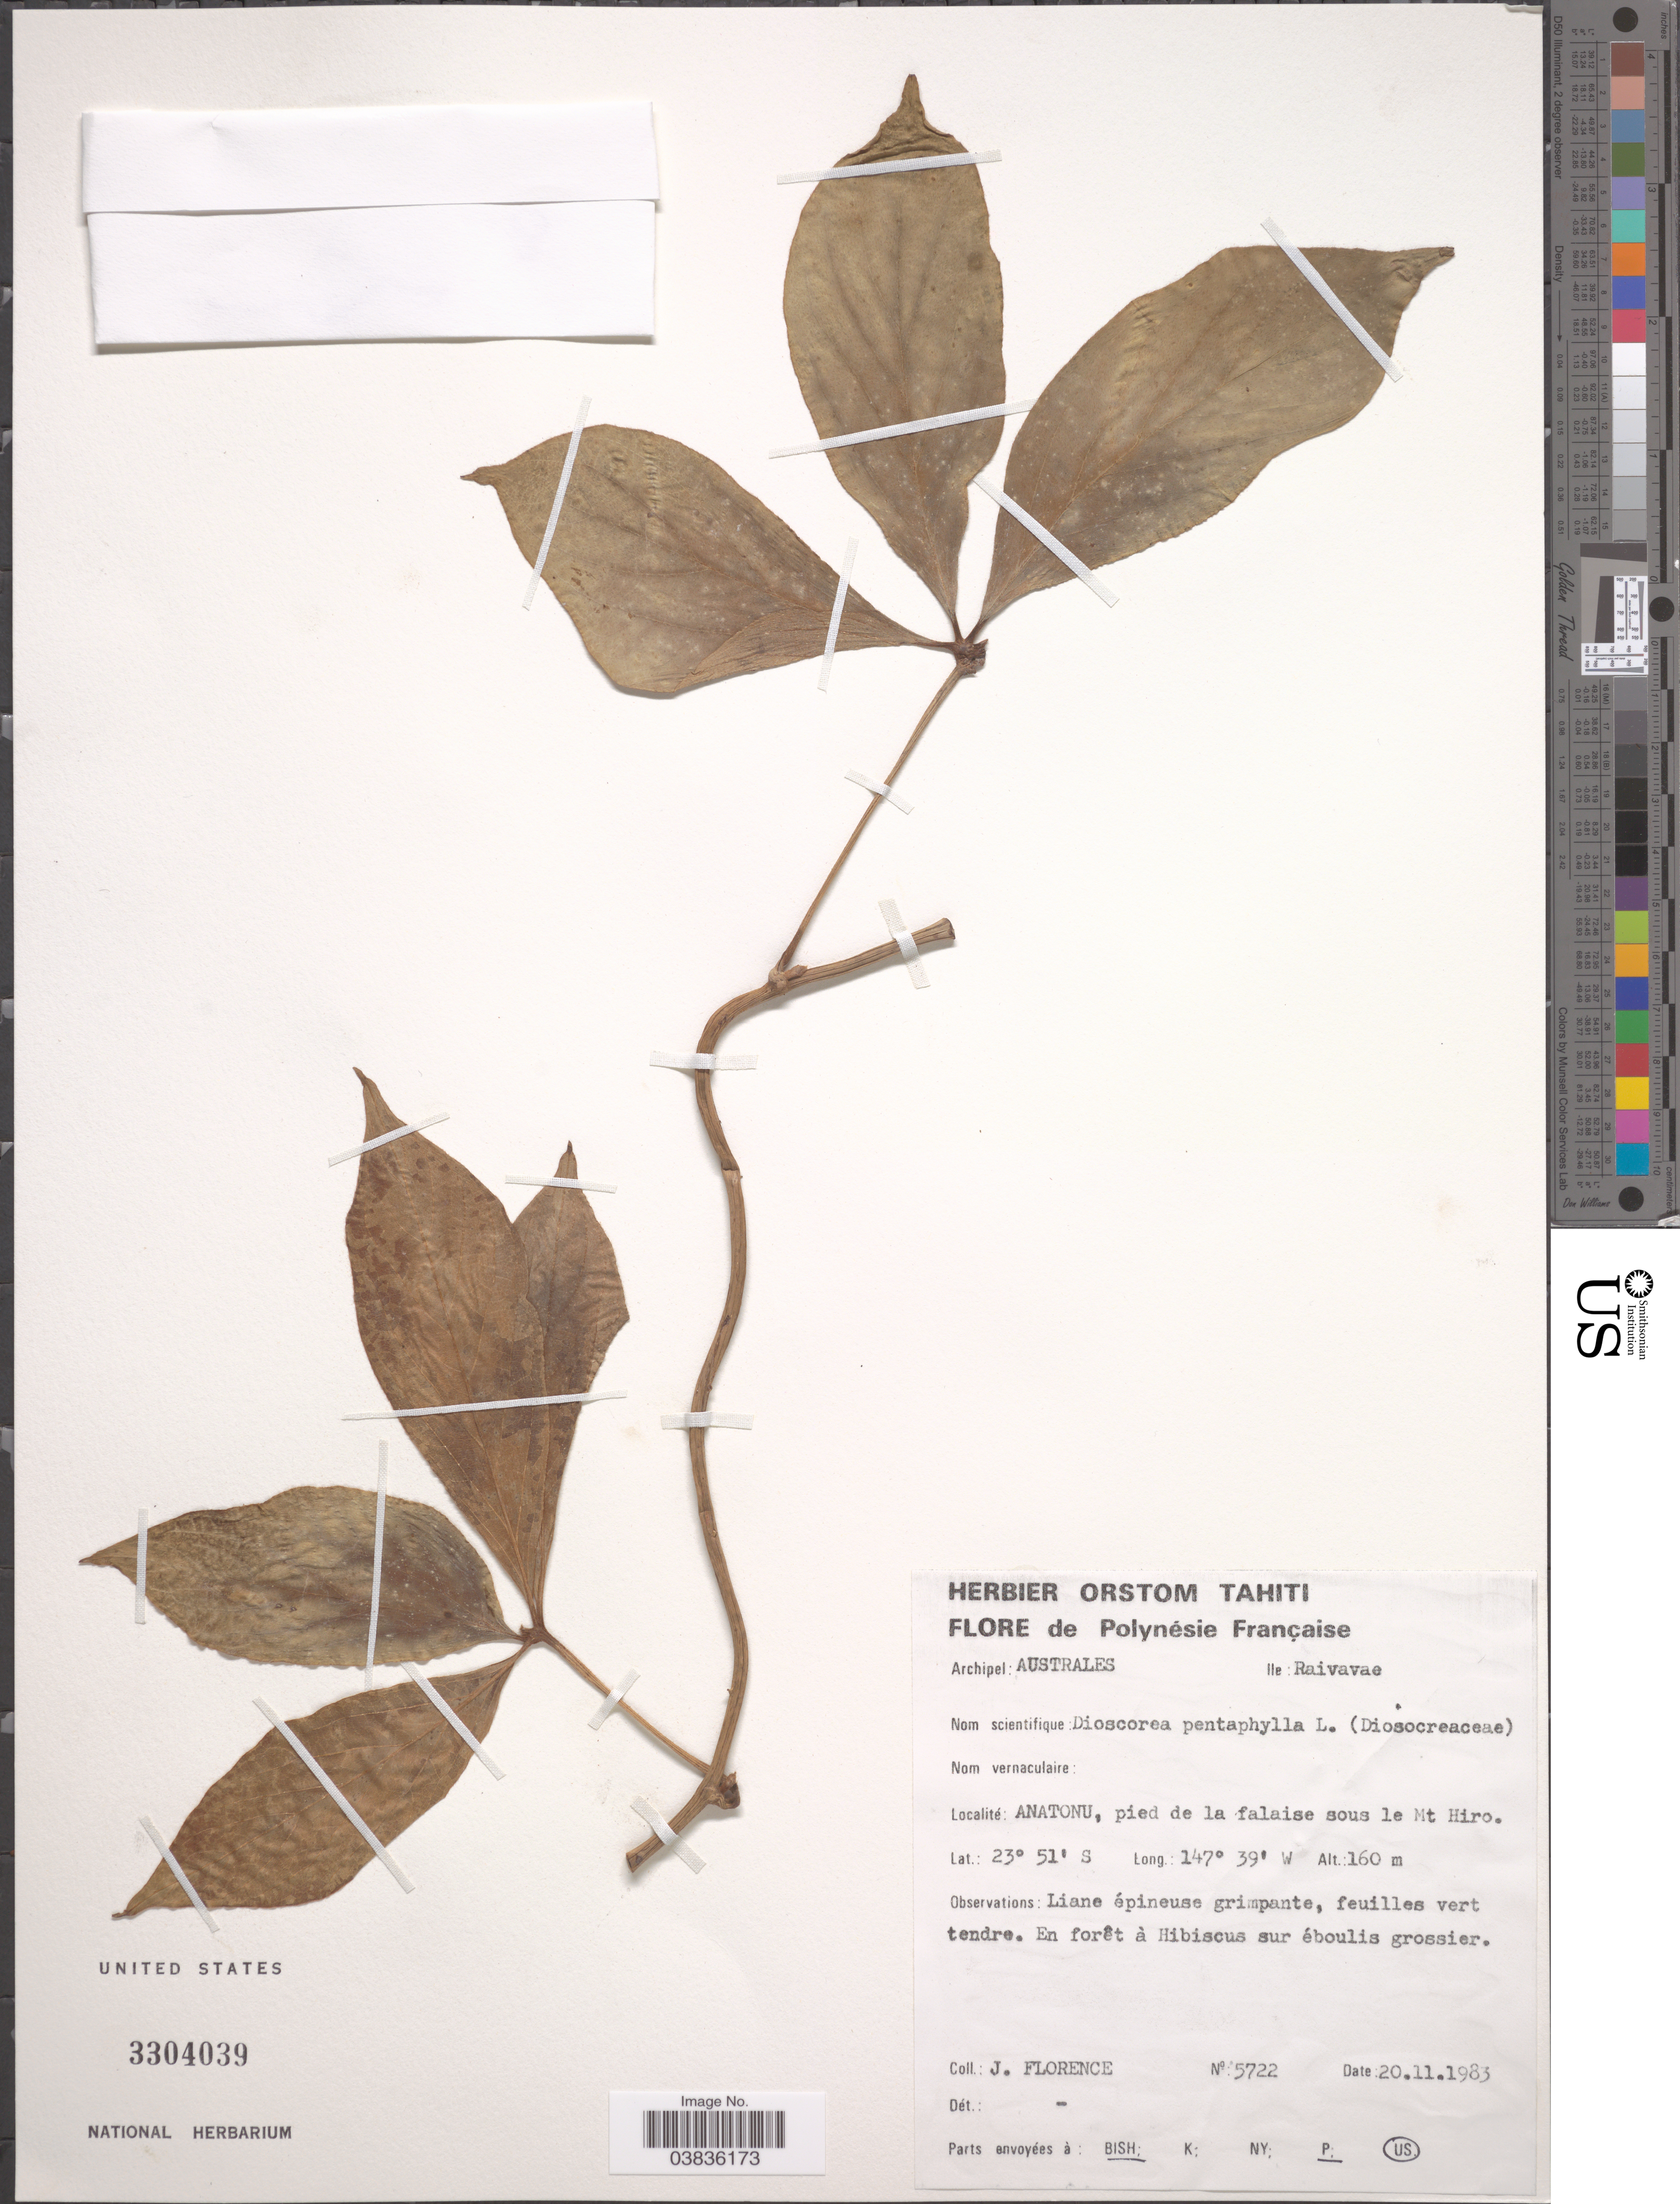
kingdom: Plantae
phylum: Tracheophyta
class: Liliopsida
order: Dioscoreales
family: Dioscoreaceae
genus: Dioscorea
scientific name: Dioscorea pentaphylla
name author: L.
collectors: J. Florence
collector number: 5722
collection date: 1983-11-20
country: French Polynesia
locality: Archipel: Australes. Ile: Raivavae. Anatonu, pied de la falaise sous le Mt Hiro.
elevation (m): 160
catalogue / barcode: US 3304039